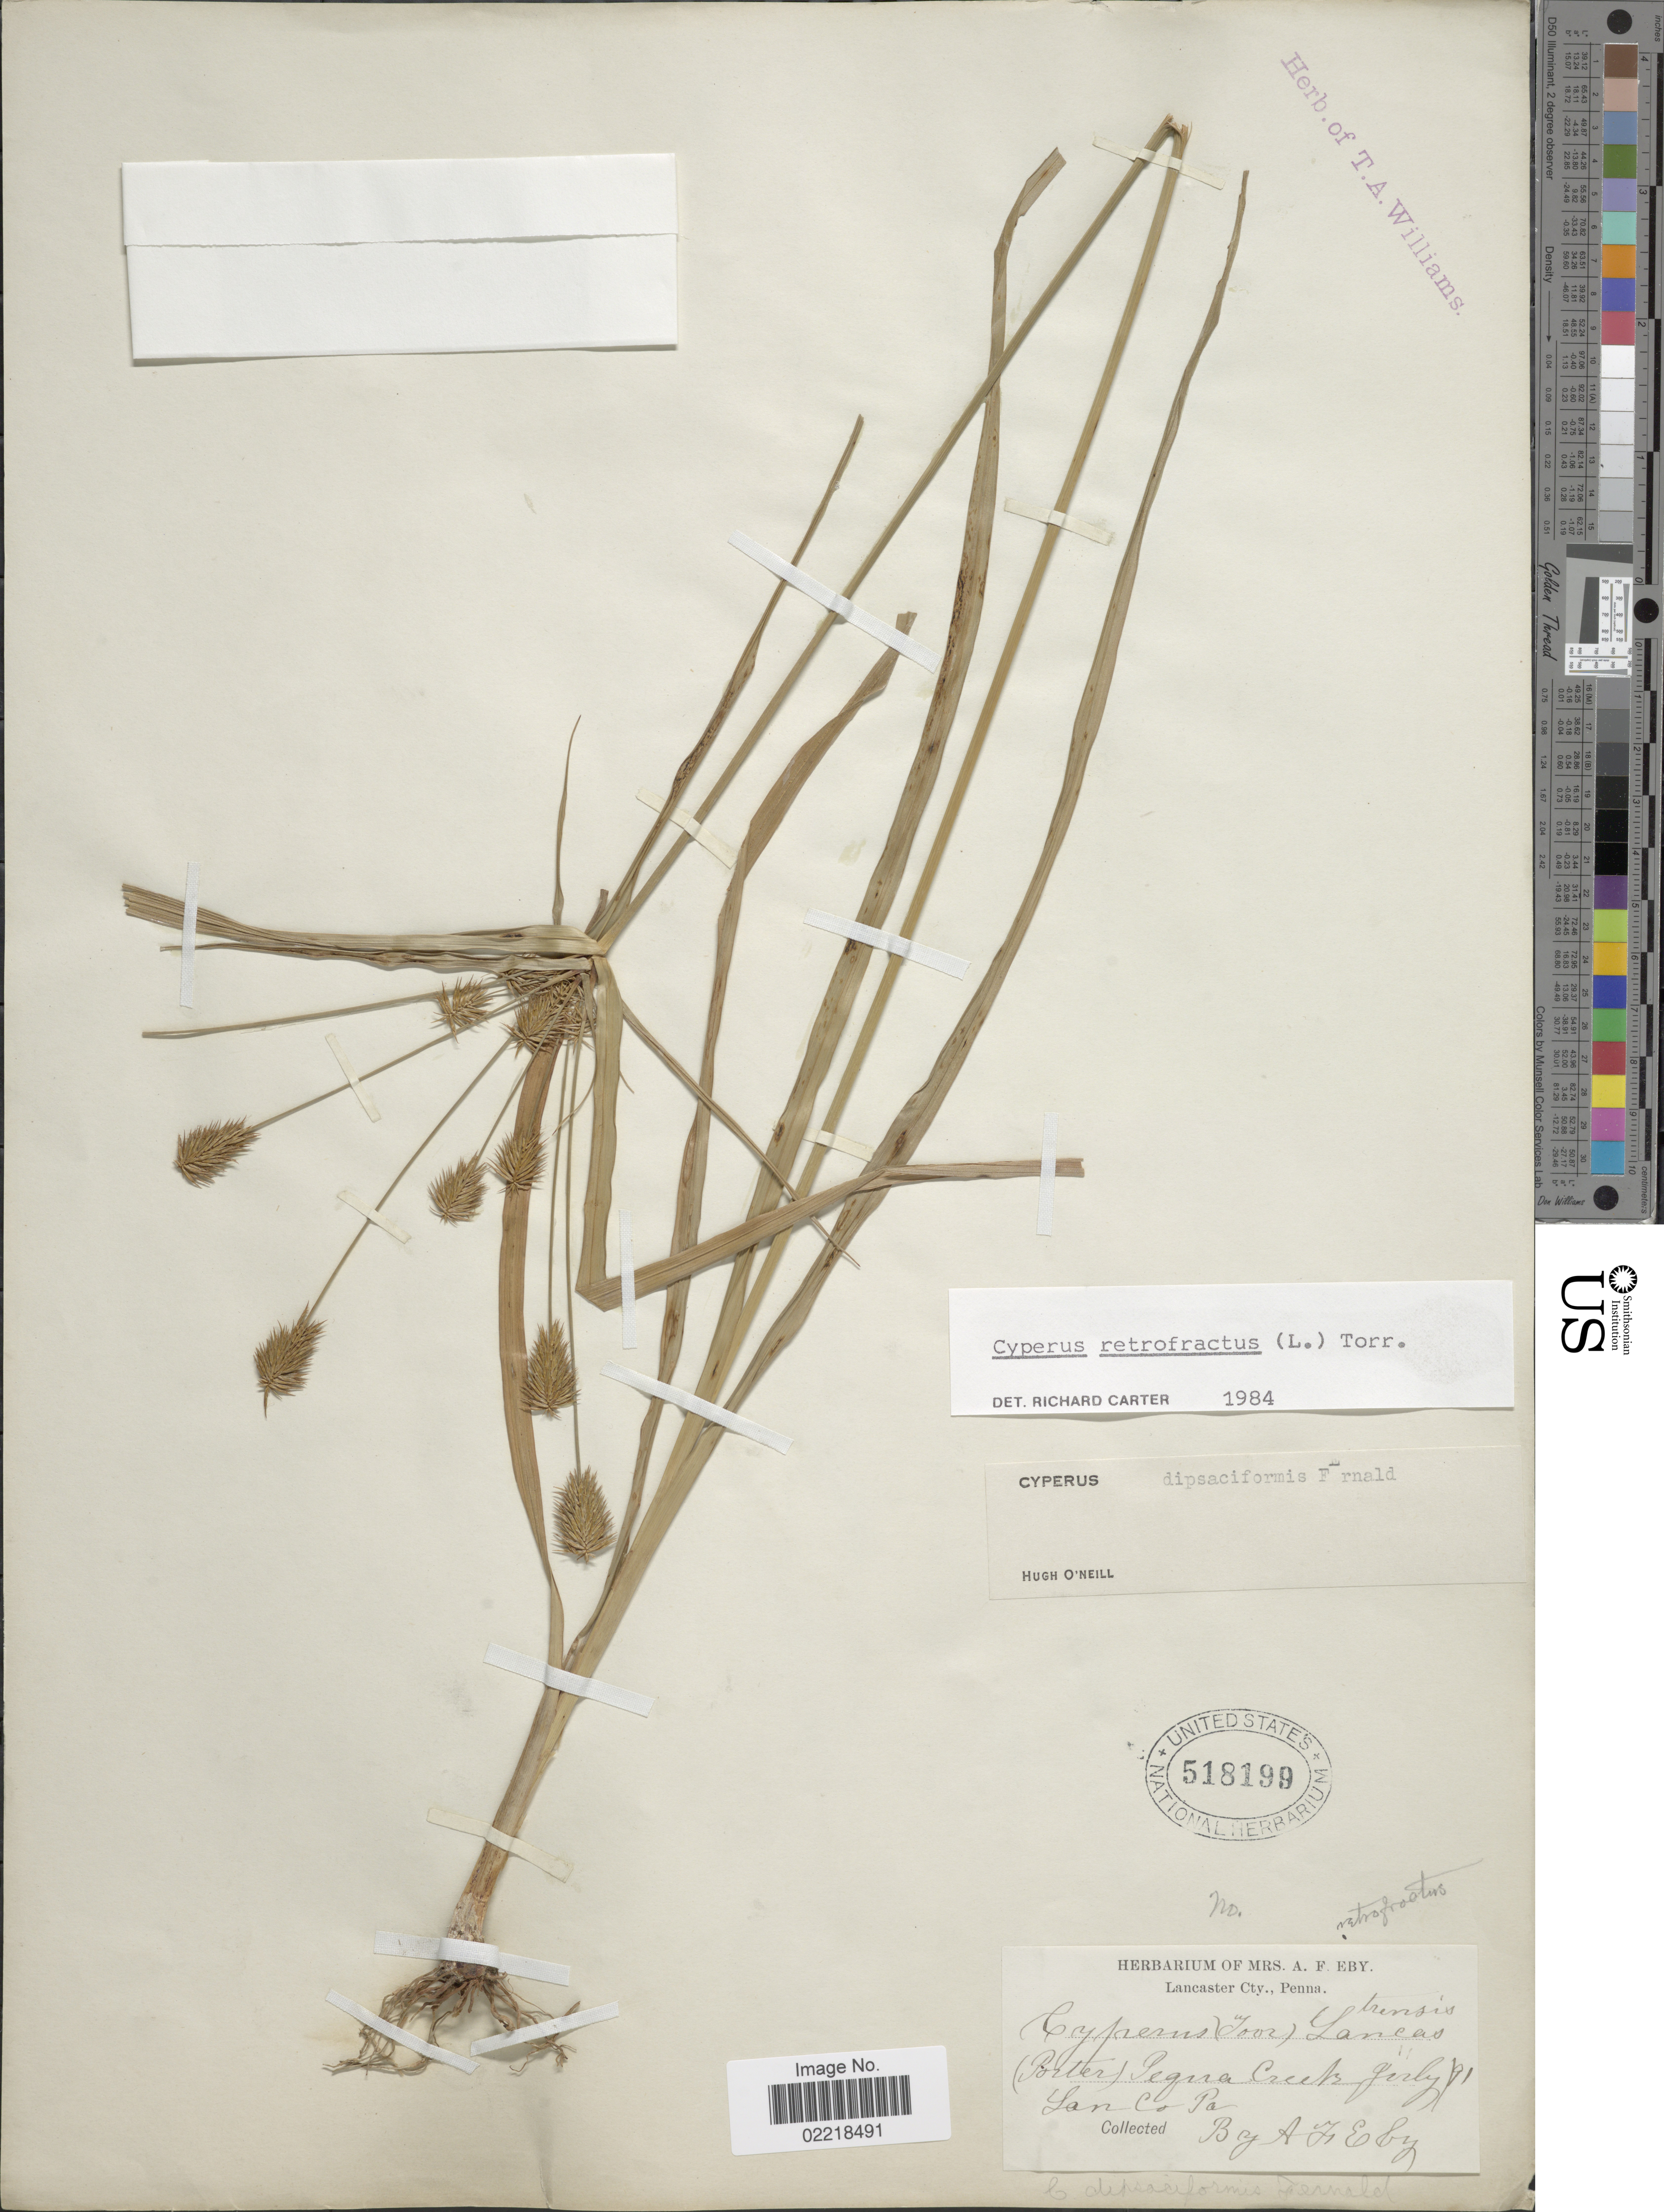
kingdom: Plantae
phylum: Tracheophyta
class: Liliopsida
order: Poales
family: Cyperaceae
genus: Cyperus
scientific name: Cyperus retrofractus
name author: (L.) Torr.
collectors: Mrs. A. F. Eby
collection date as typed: Transcribed d/m/y: /7/91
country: United States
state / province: Pennsylvania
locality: (Porter) Pegna Creek, San Co.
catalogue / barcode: US 518199